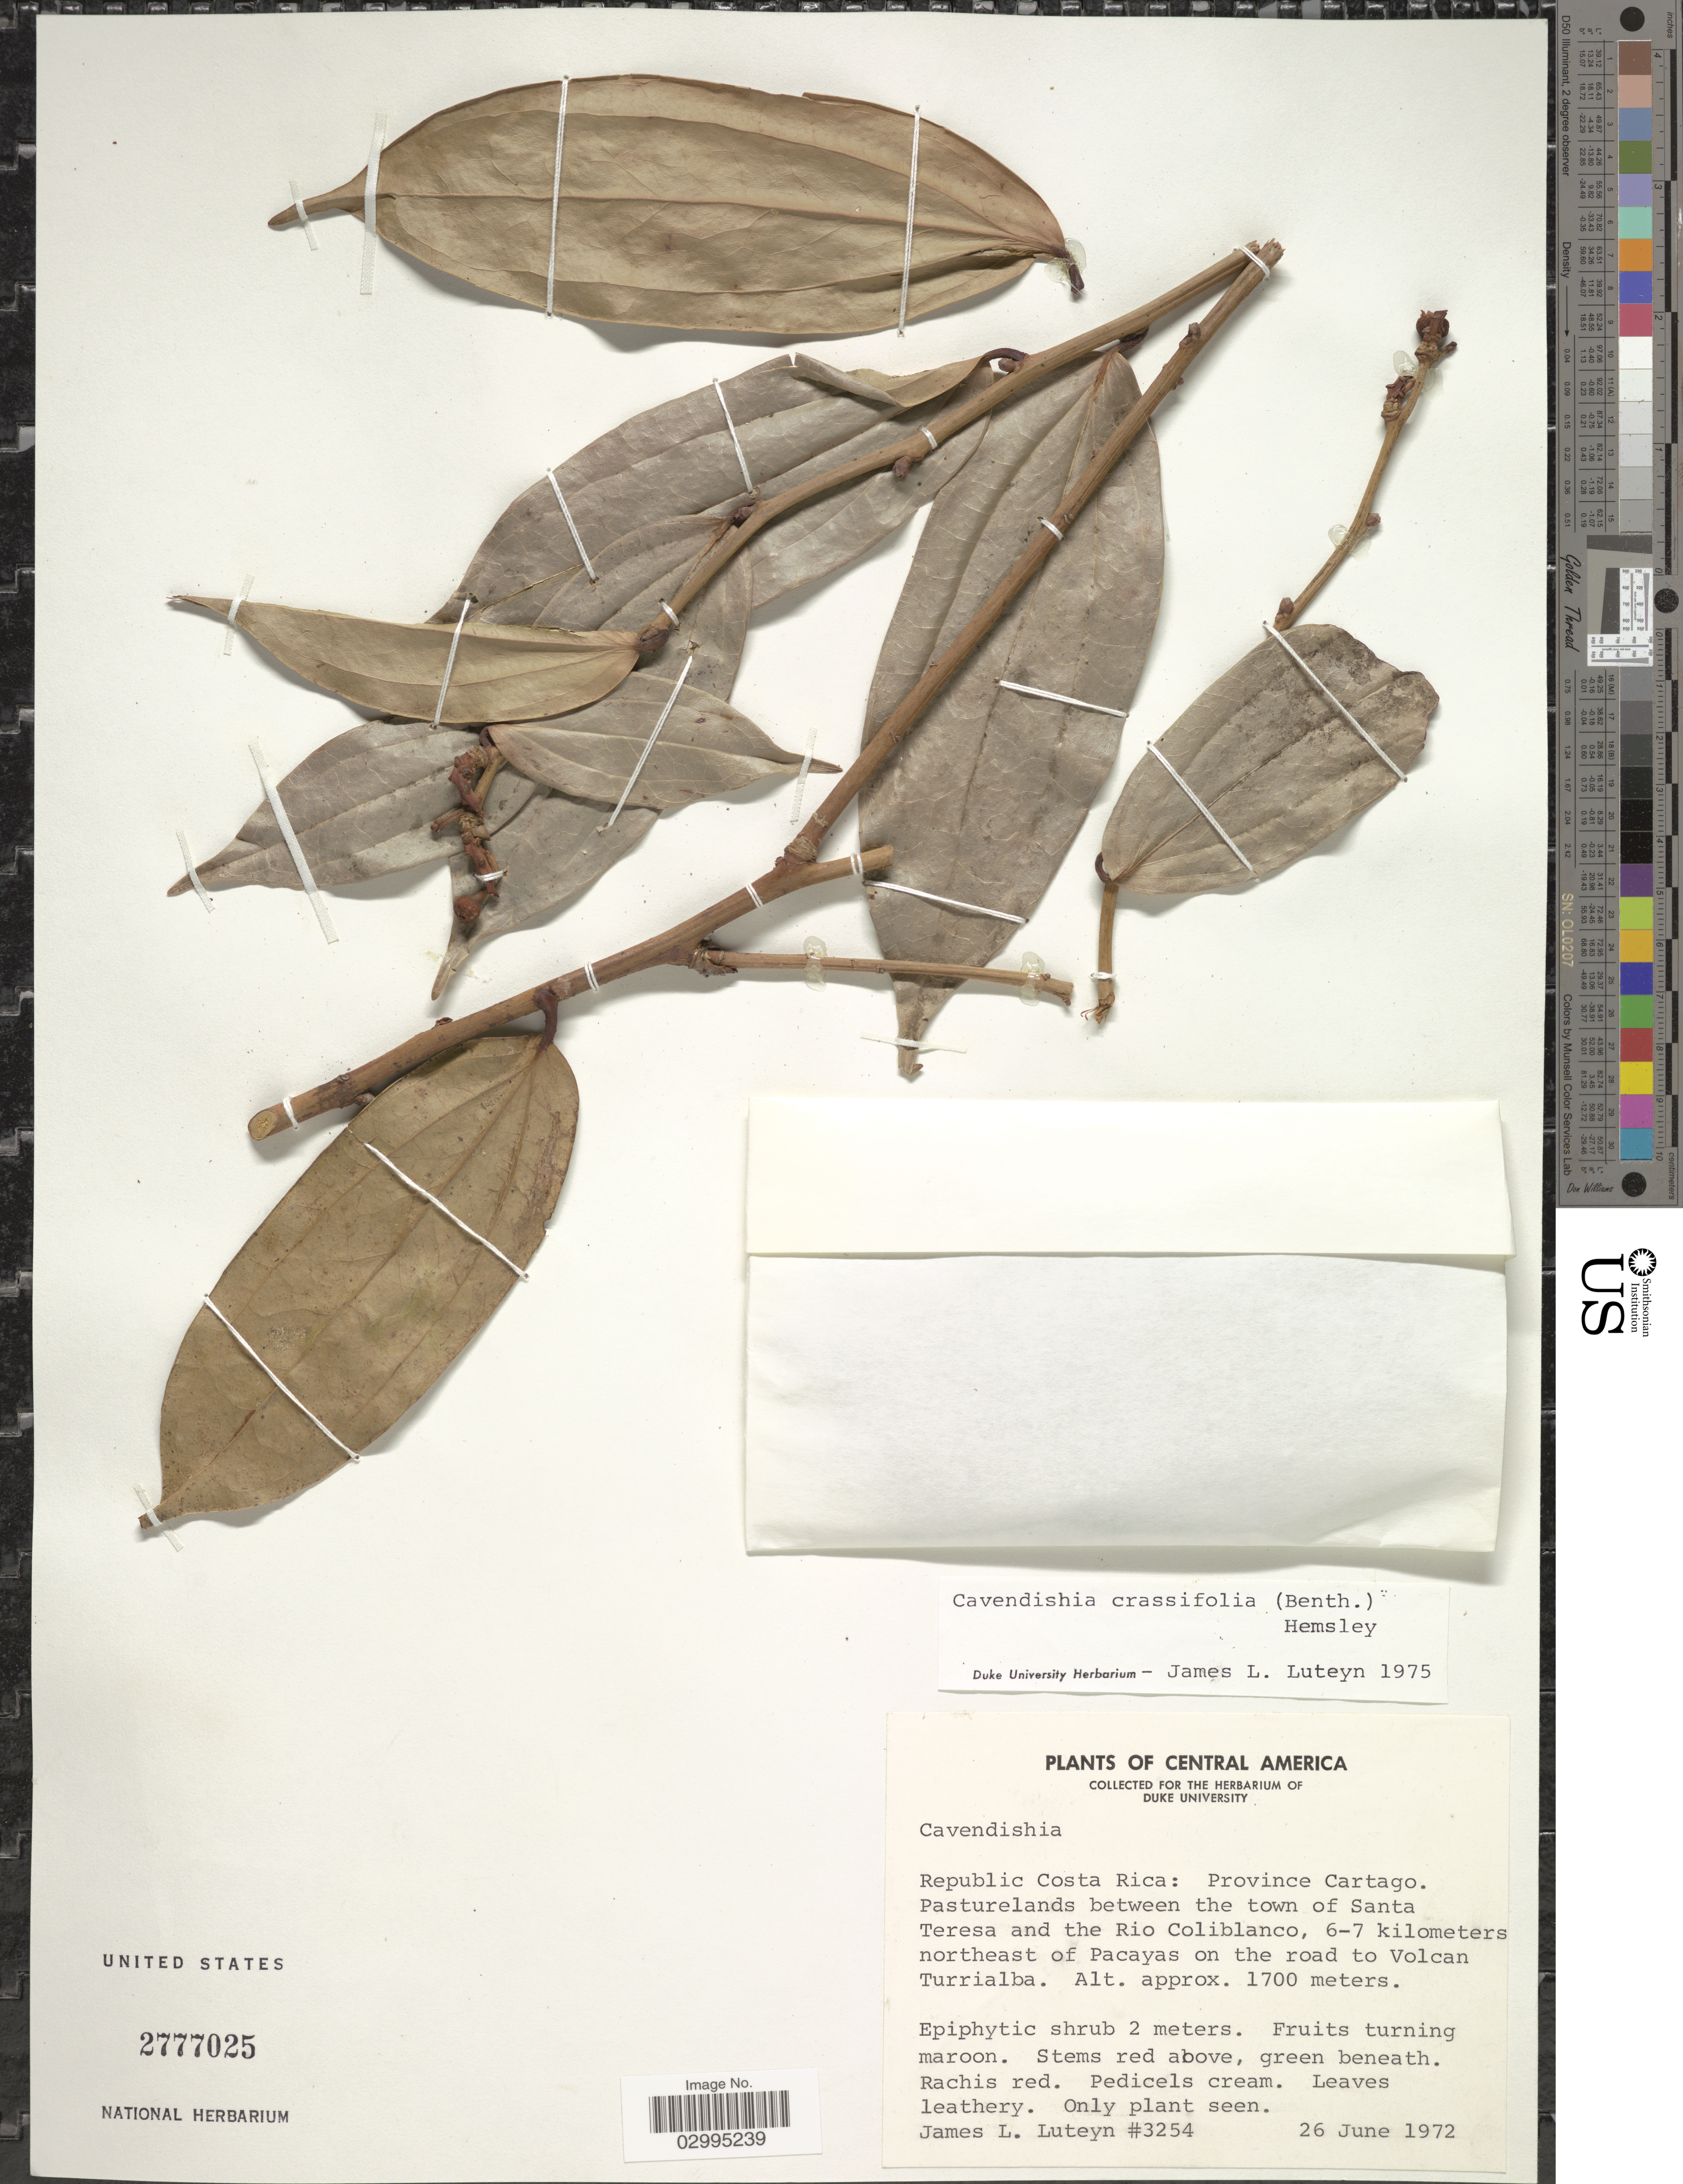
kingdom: Plantae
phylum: Tracheophyta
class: Magnoliopsida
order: Ericales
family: Ericaceae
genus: Cavendishia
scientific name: Cavendishia crassifolia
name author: (Benth.) Hemsl.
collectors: J. L. Luteyn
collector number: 3254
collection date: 1972-06-26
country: Costa Rica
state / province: Cartago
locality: Pasturelands between the town of Santa Teresa and the Rio Coliblanco, 6-7 kilometers northeast of Pacayas on the road to Volcan Turrialba.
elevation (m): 1700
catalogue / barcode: US 2777025